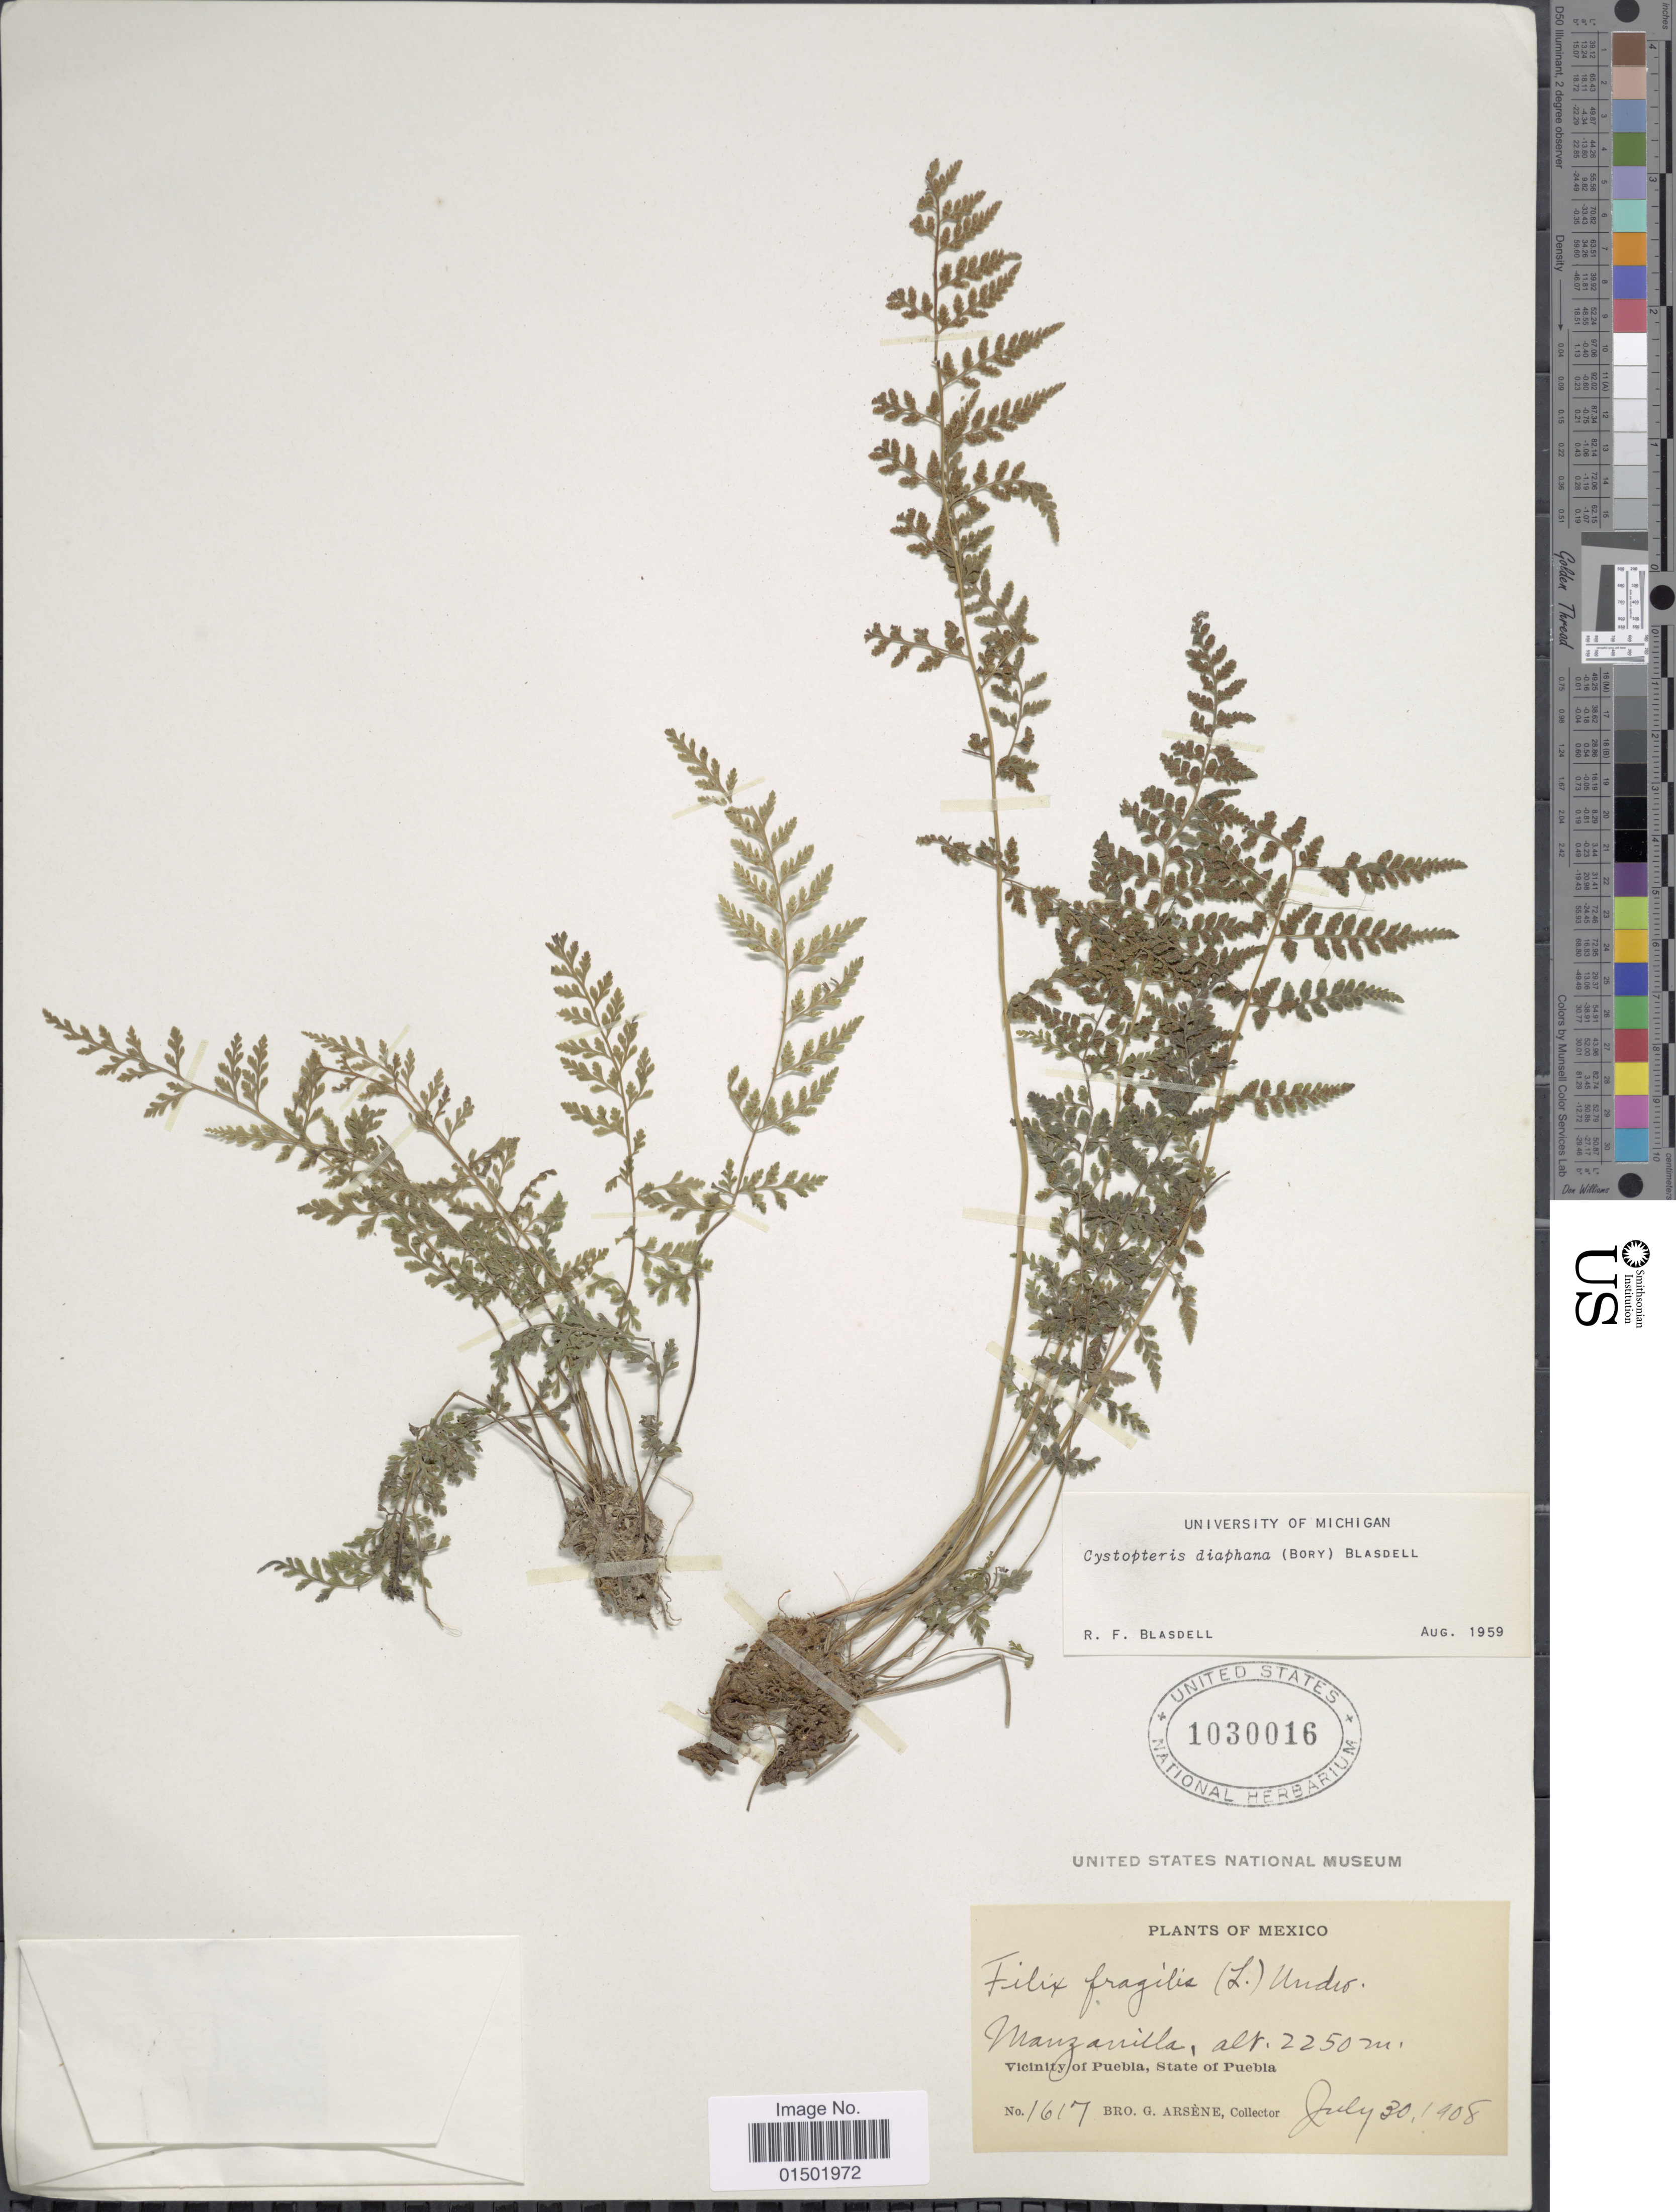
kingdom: Plantae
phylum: Tracheophyta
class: Polypodiopsida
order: Polypodiales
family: Cystopteridaceae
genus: Cystopteris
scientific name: Cystopteris diaphana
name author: (Bory) Blasdell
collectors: Bro. G. Arsène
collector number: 1617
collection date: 1908-07-30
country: Mexico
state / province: Puebla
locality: Manzananilla, Vicinity of Puebla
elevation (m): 2250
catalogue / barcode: US 1030016